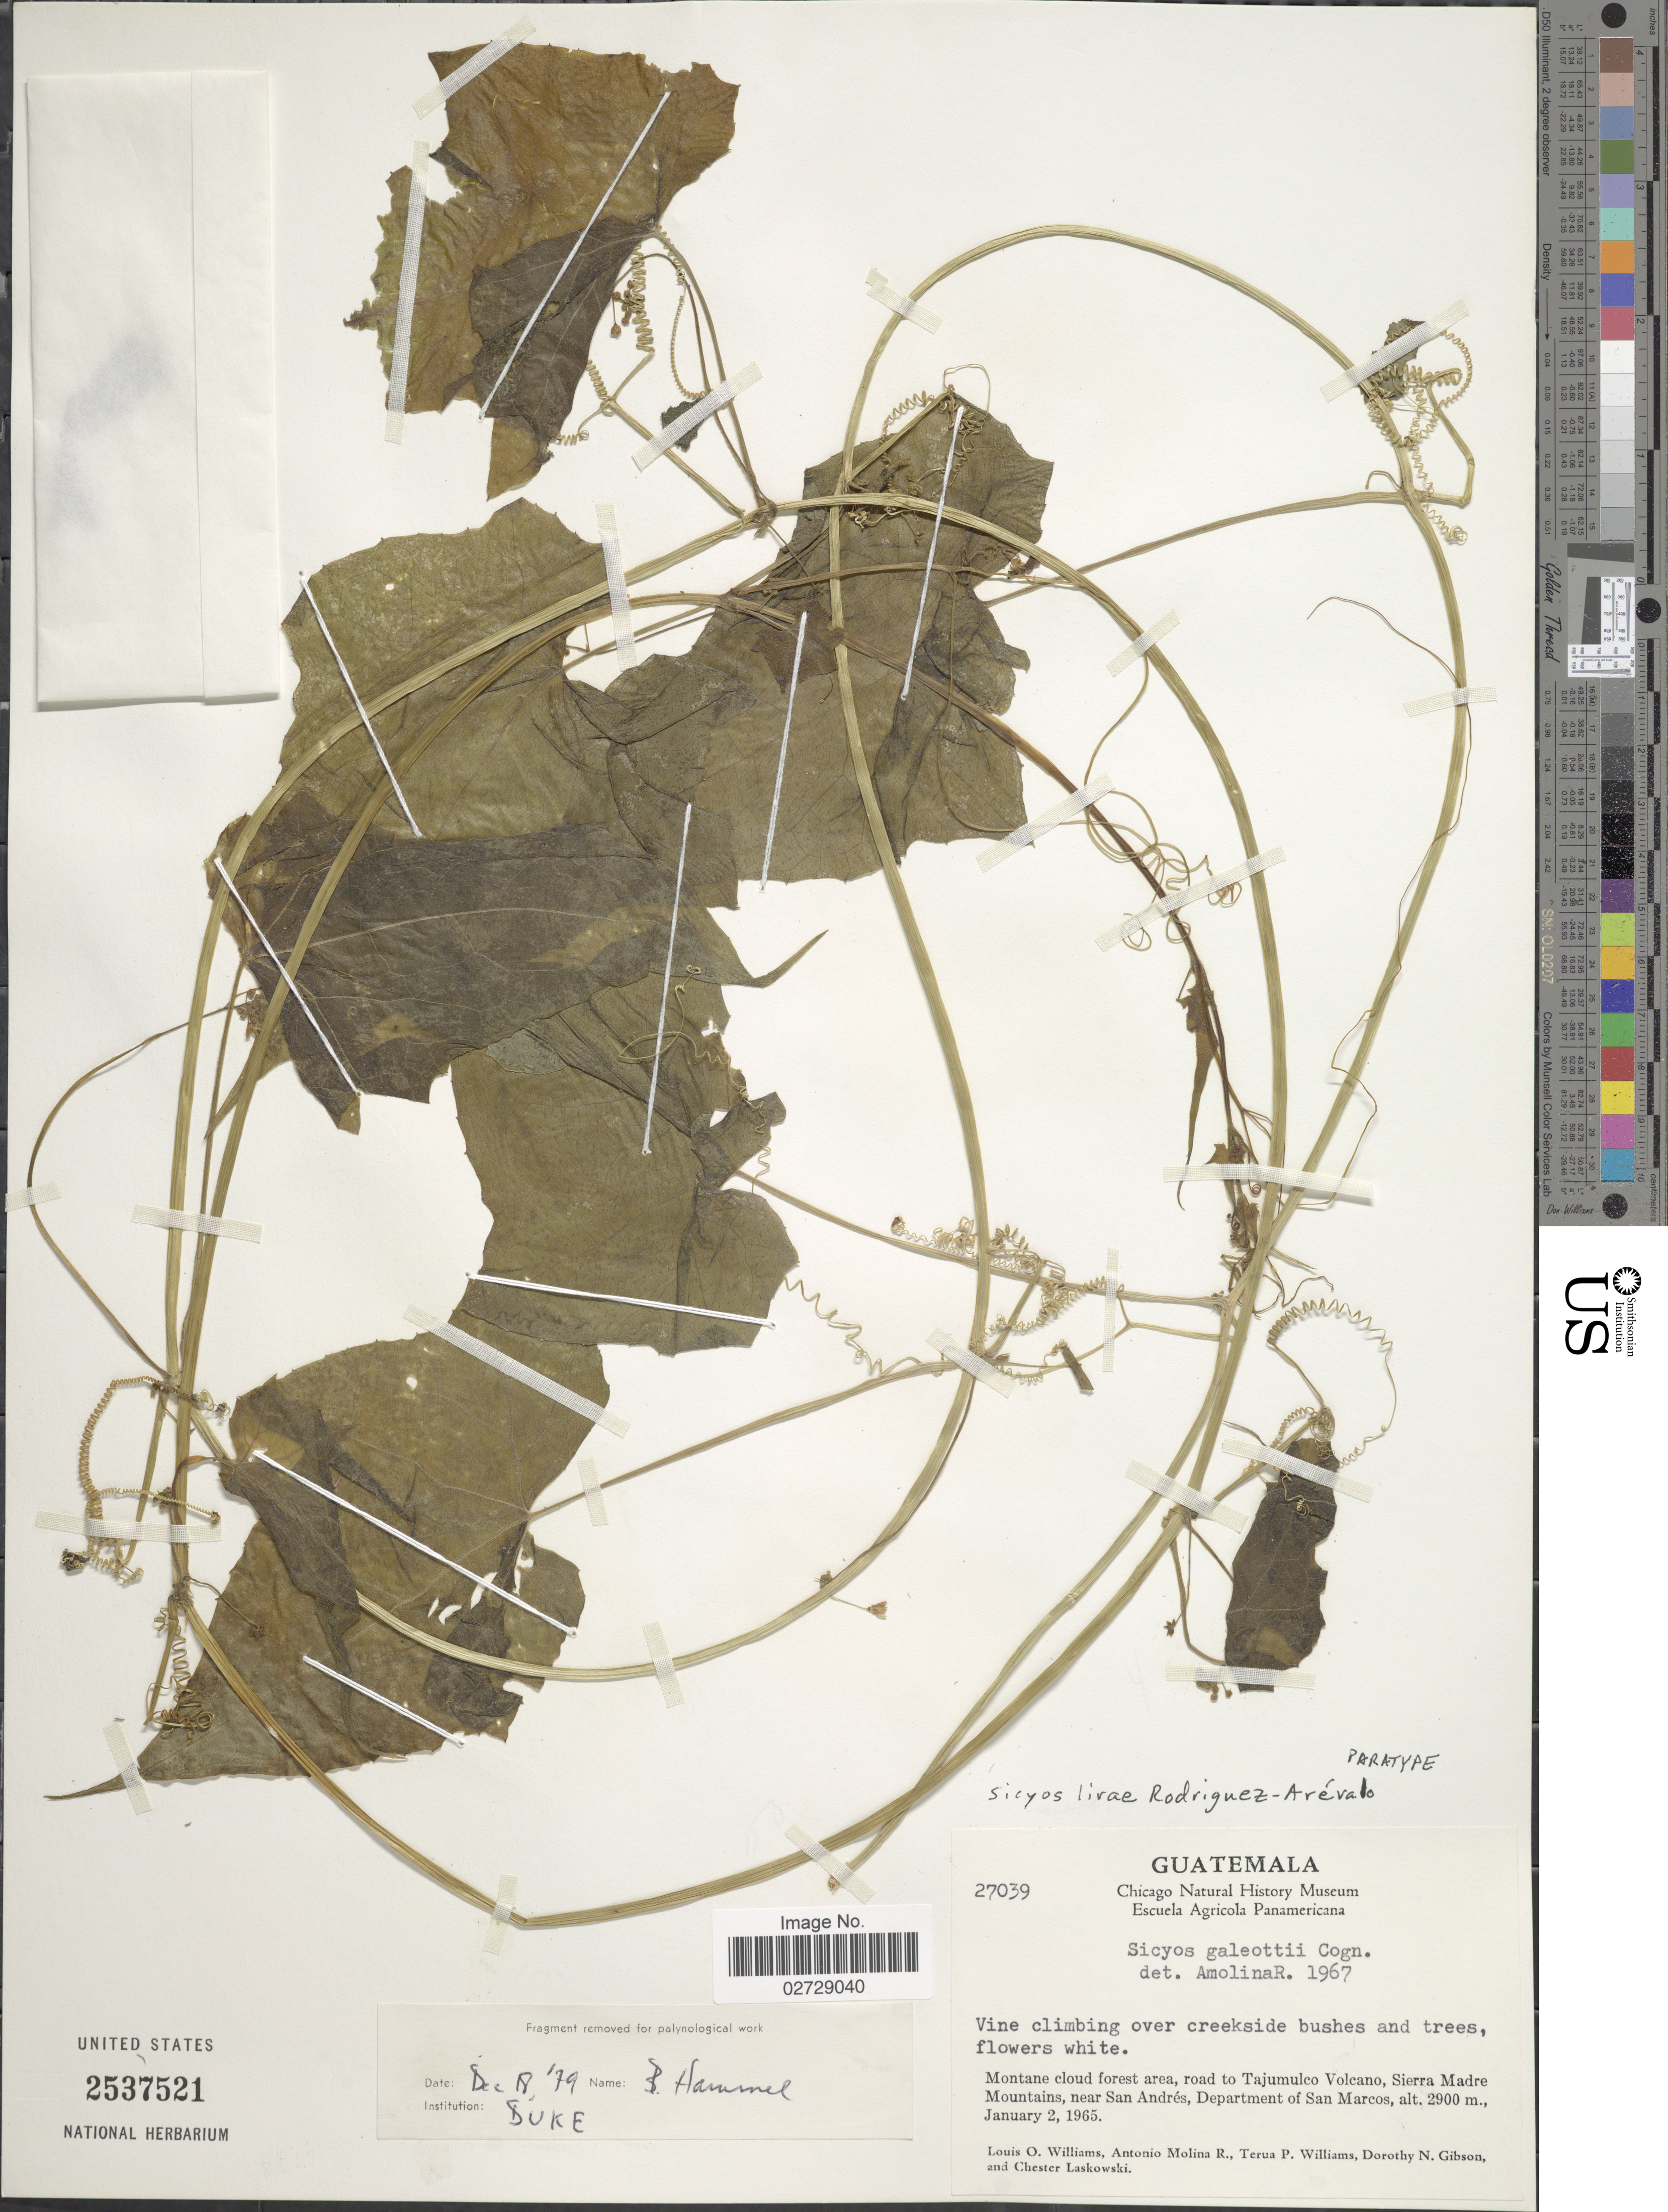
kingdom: Plantae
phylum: Tracheophyta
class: Magnoliopsida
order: Cucurbitales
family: Cucurbitaceae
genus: Sicyos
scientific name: Sicyos lirae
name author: Rodrí.-Arév.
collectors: L. O. Williams, A. Molina R., T. P. Williams, D. N. Gibson & C. Laskowski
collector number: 27039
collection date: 1965-01-02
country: Guatemala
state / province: San Marcos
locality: Montane cloud forest area, road to Tajumulco Volcano, Sierra Madre Mountains, near San Andrés, Department of San Marcos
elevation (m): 2900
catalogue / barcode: US 2537521